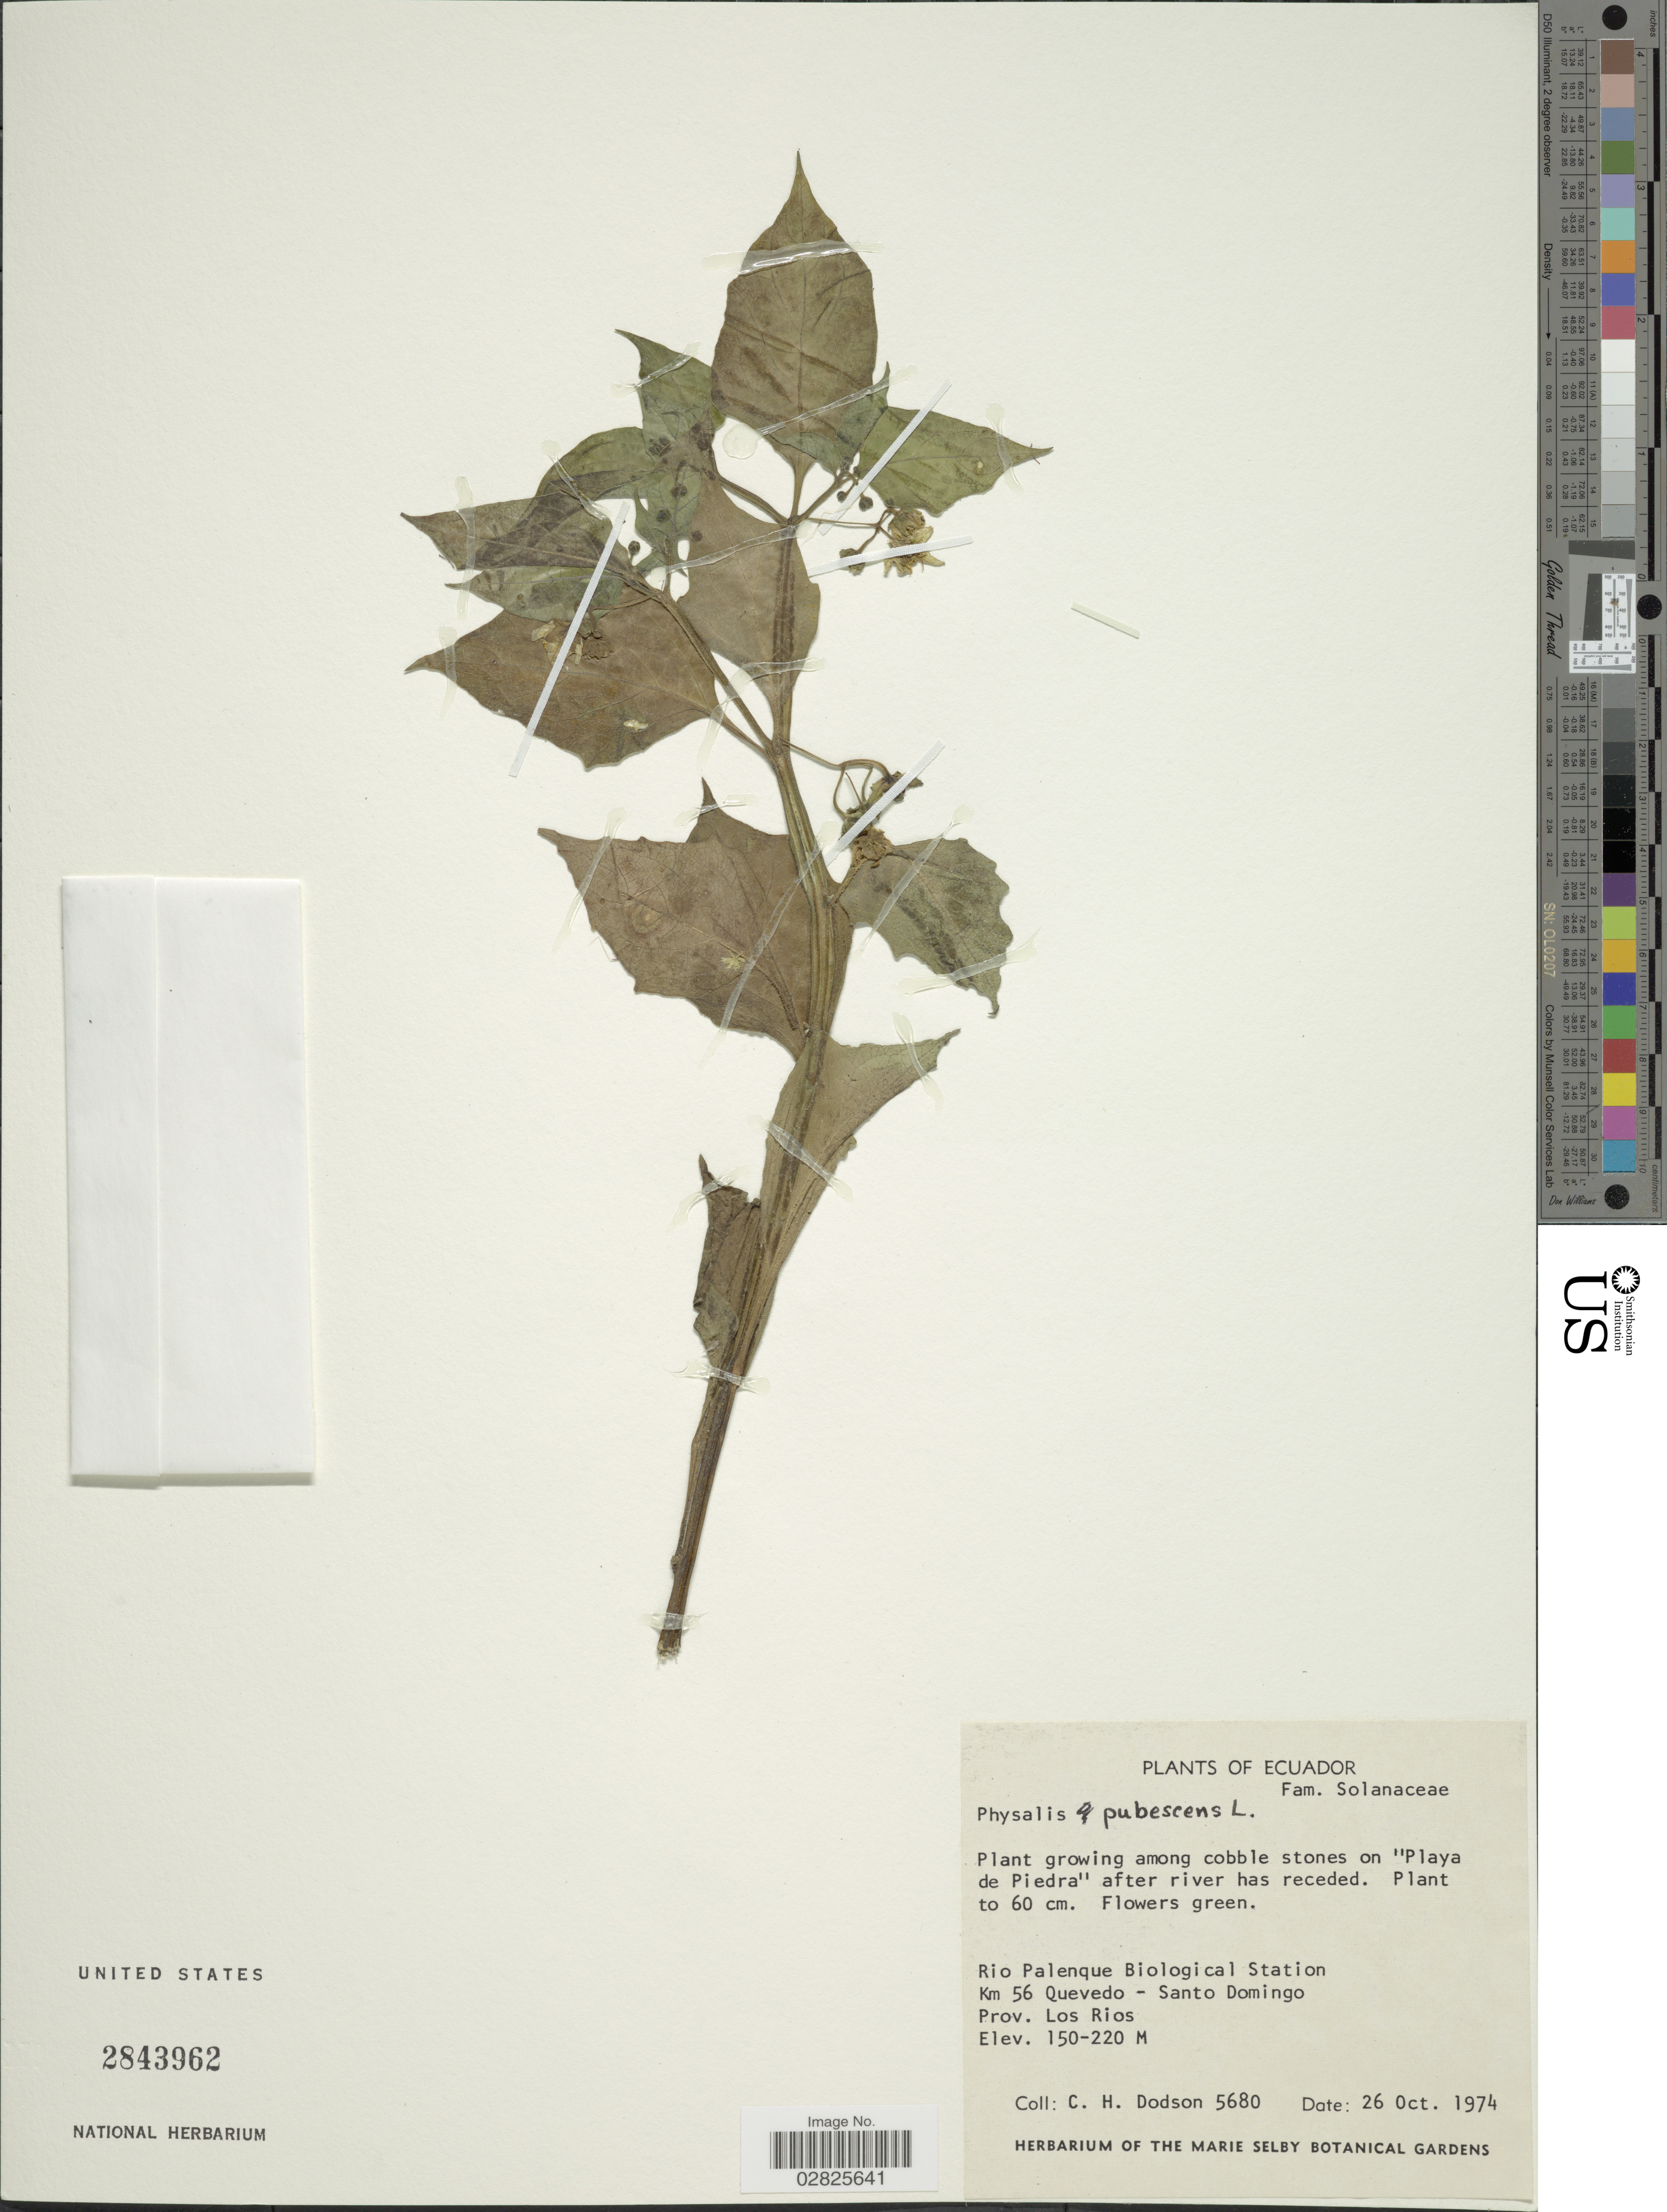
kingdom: Plantae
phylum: Tracheophyta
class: Magnoliopsida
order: Solanales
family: Solanaceae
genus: Physalis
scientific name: Physalis pubescens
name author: L.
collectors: C. H. Dodson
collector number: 5680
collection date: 1974-10-26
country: Ecuador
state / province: Los Ríos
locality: Among cobble stones on "Playa de Piedra" after river has receded. Rio Palenque Biological Station. Km 56 Quevedo - Santo Domingo.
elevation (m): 150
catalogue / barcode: US 2843962